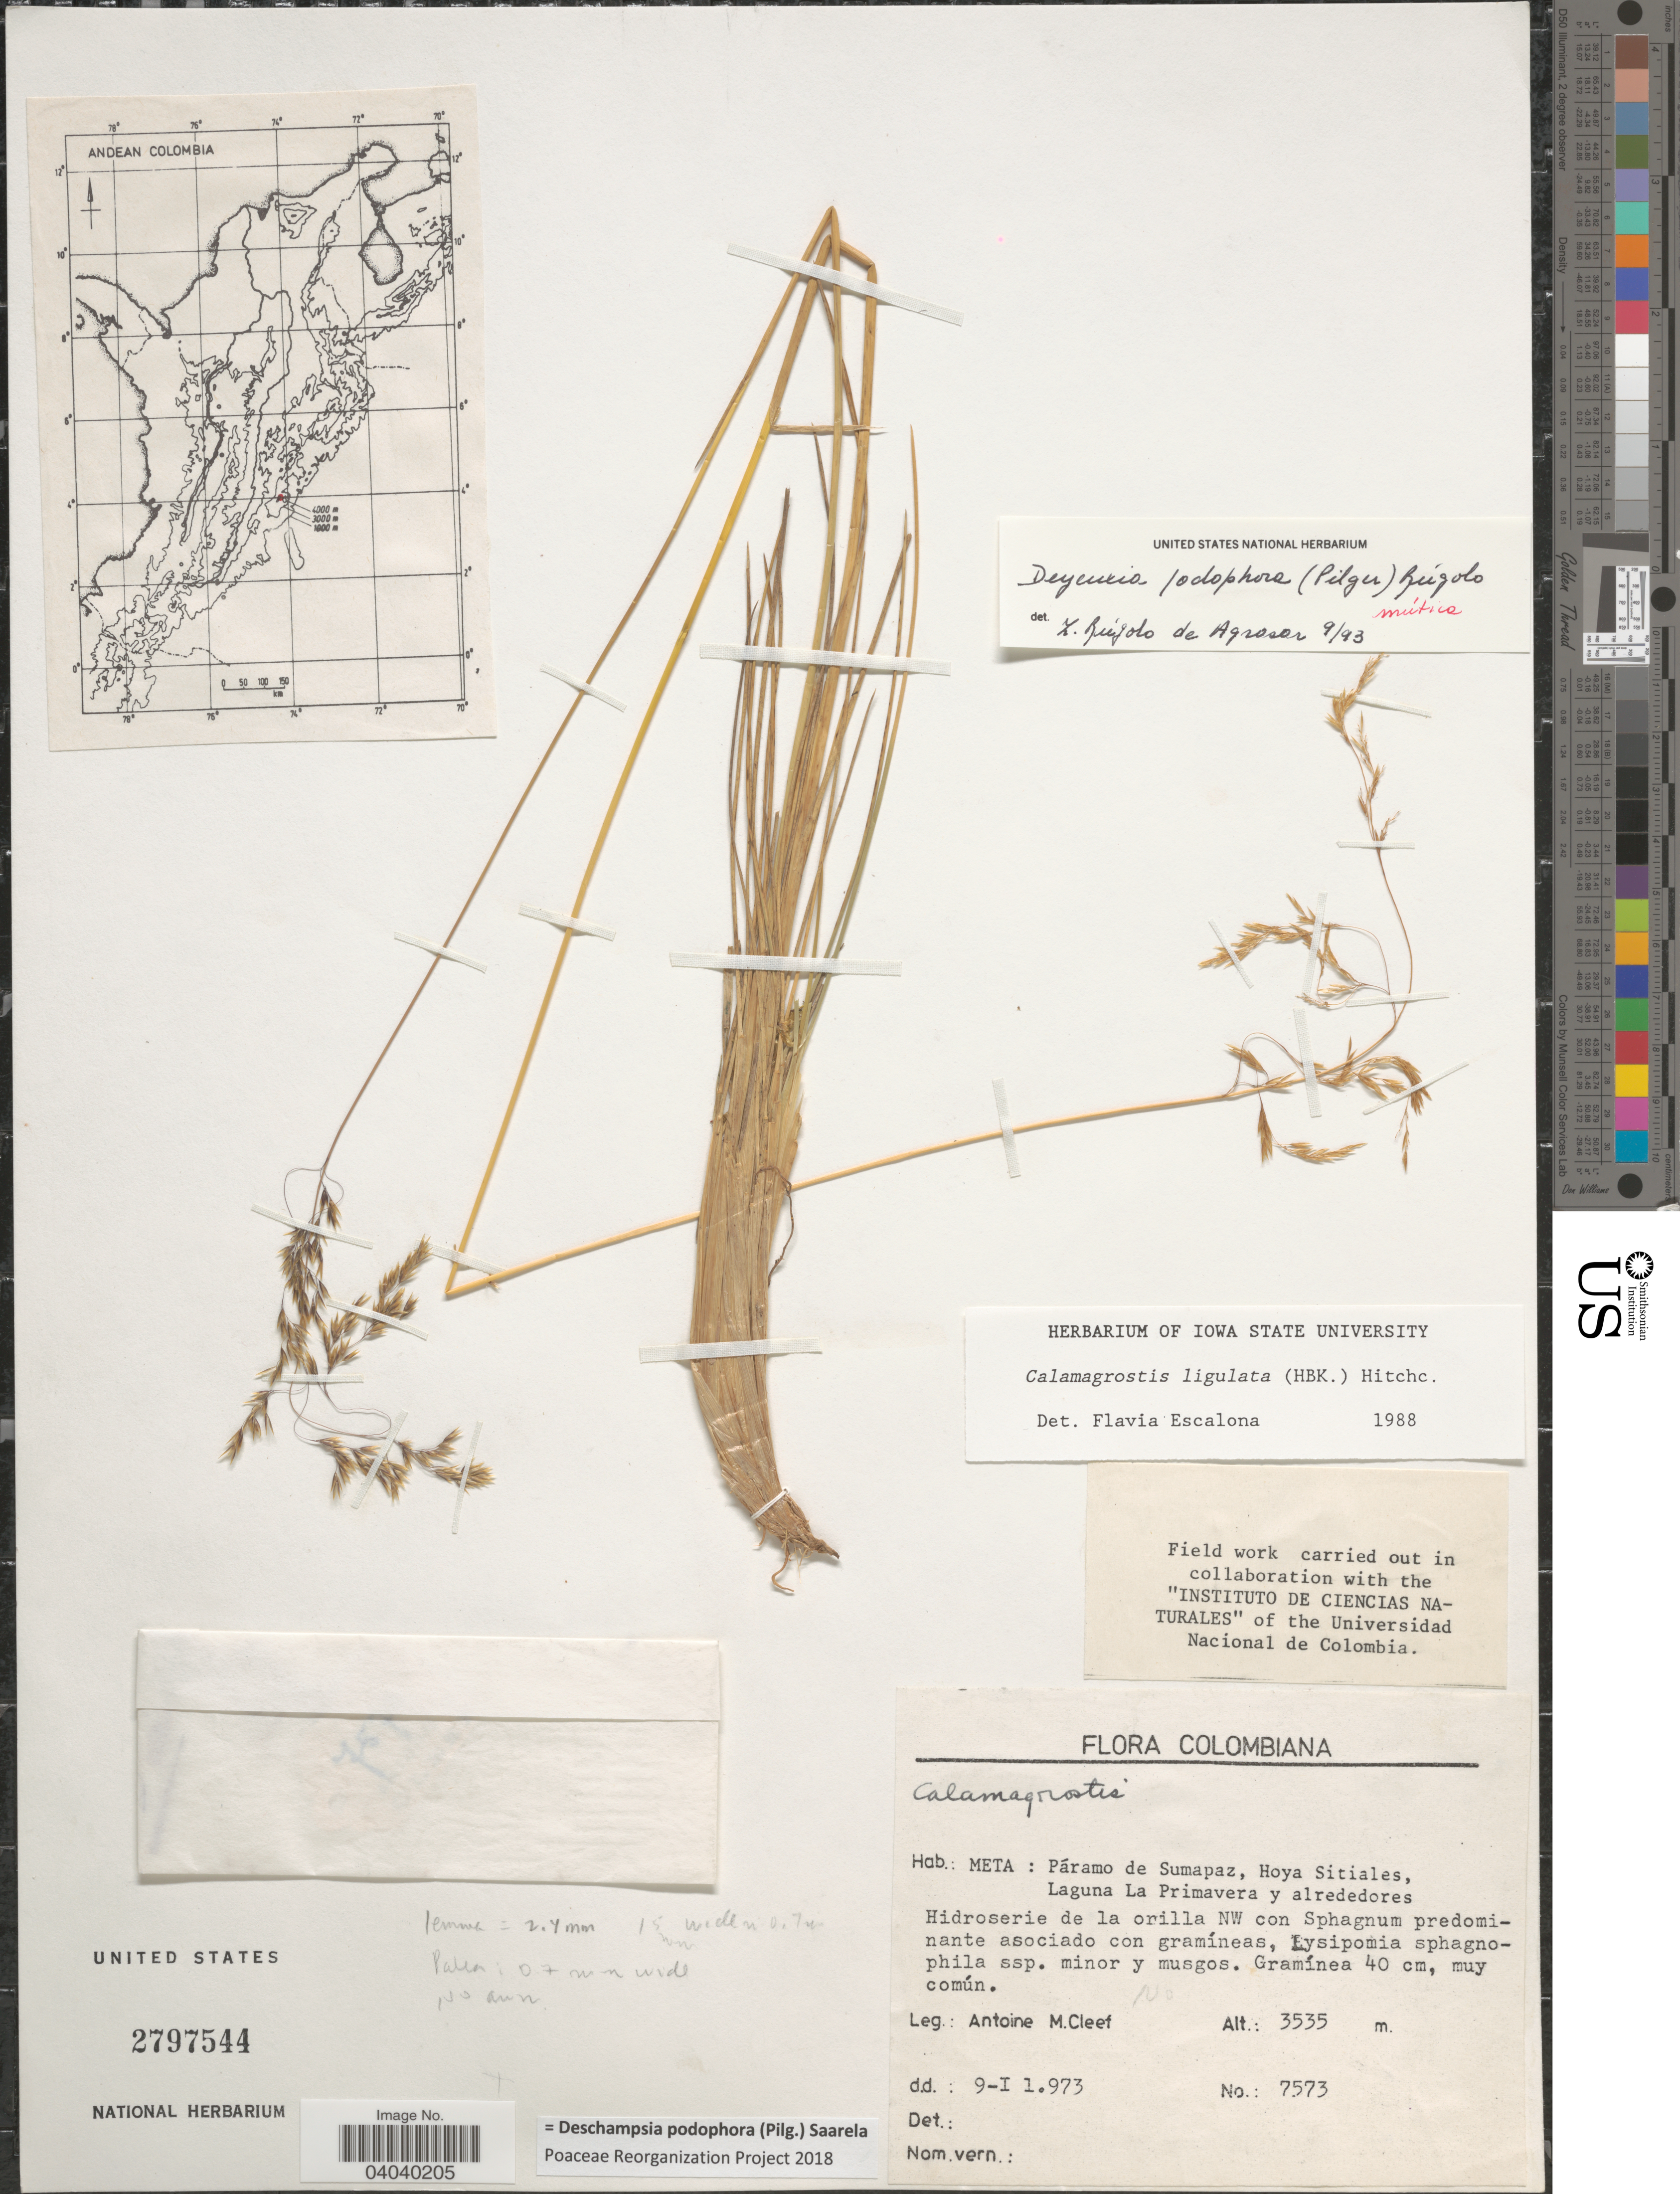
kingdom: Plantae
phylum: Tracheophyta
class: Liliopsida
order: Poales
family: Poaceae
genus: Deschampsia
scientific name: Deschampsia podophora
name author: (Pilg.) Saarela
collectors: A. M. Cleef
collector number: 7573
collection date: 1973-01-09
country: Colombia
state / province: Meta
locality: Andean Colombia. Páramo de Sumapaz, Hoya Sitiales, Laguna La Primavera y alrededores. Hidroserie de la orilla NW.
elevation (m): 3535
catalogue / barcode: US 2797544